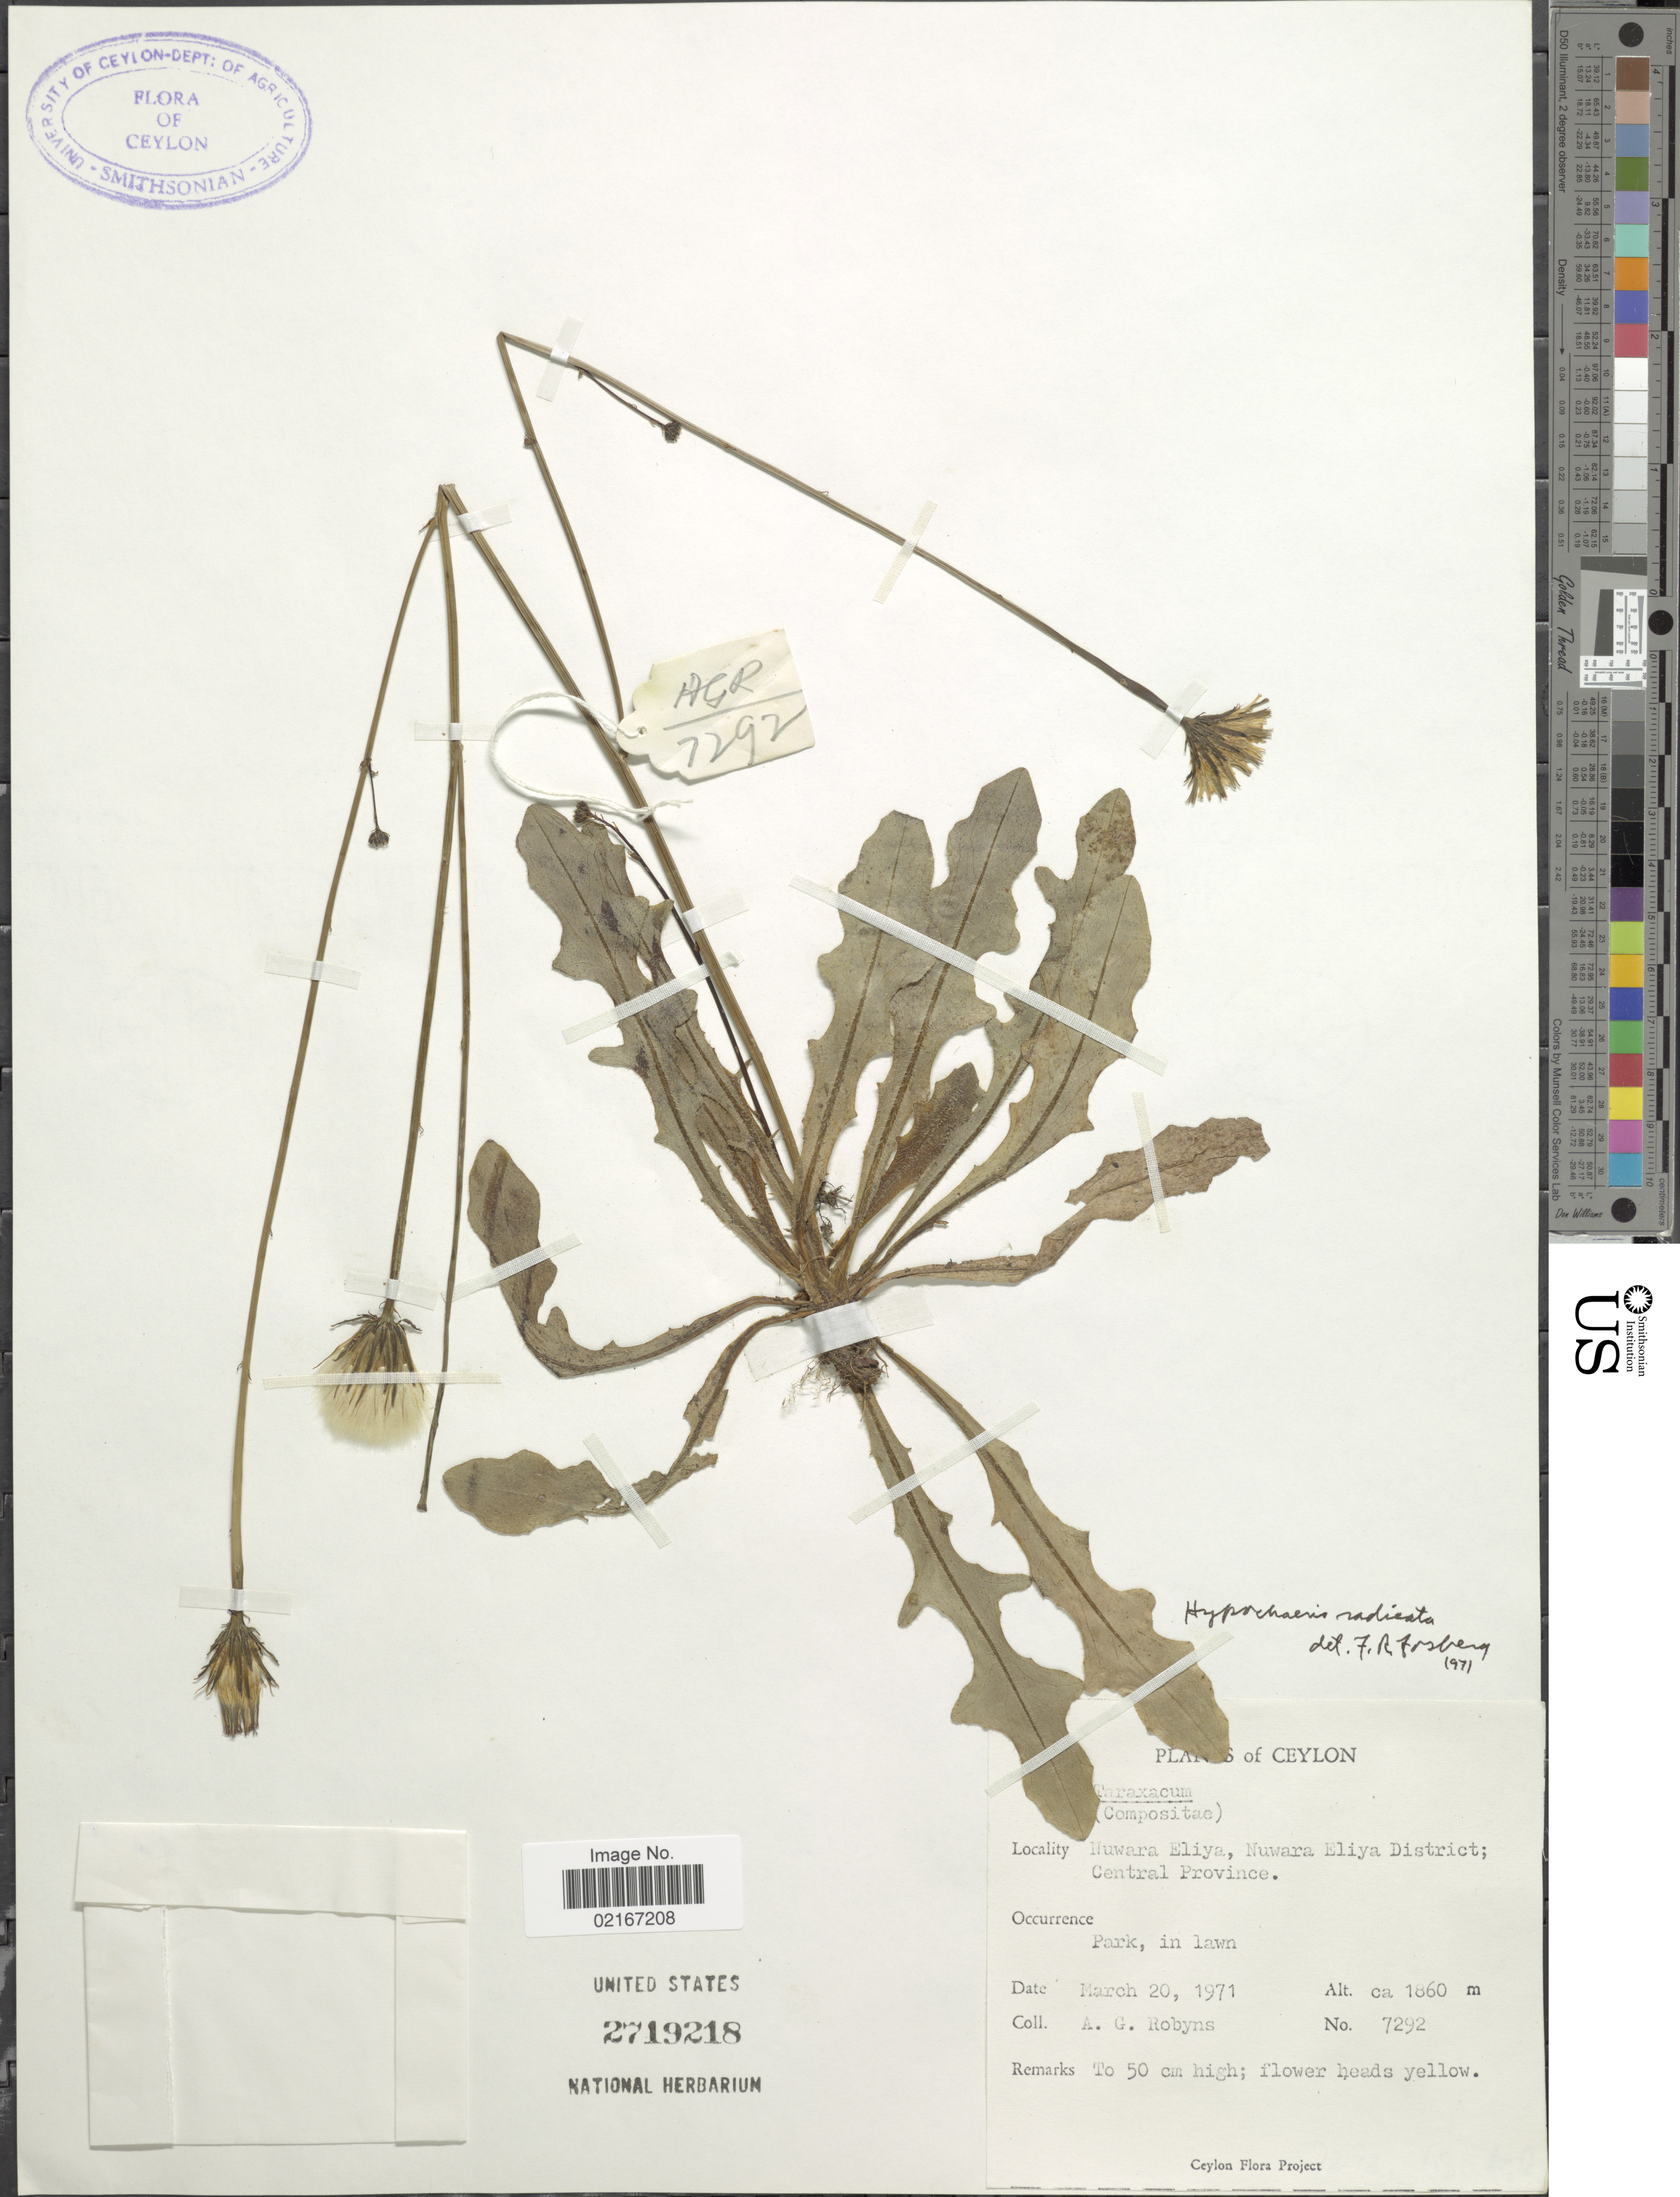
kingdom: Plantae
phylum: Tracheophyta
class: Magnoliopsida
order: Asterales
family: Asteraceae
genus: Hypochaeris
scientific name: Hypochaeris radicata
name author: L.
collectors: A. Robyns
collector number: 7292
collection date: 1971-03-20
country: Sri Lanka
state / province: Central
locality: Ceylon, Nuwara Eliya, Nuwara Eliya District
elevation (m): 1860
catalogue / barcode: US 2719218